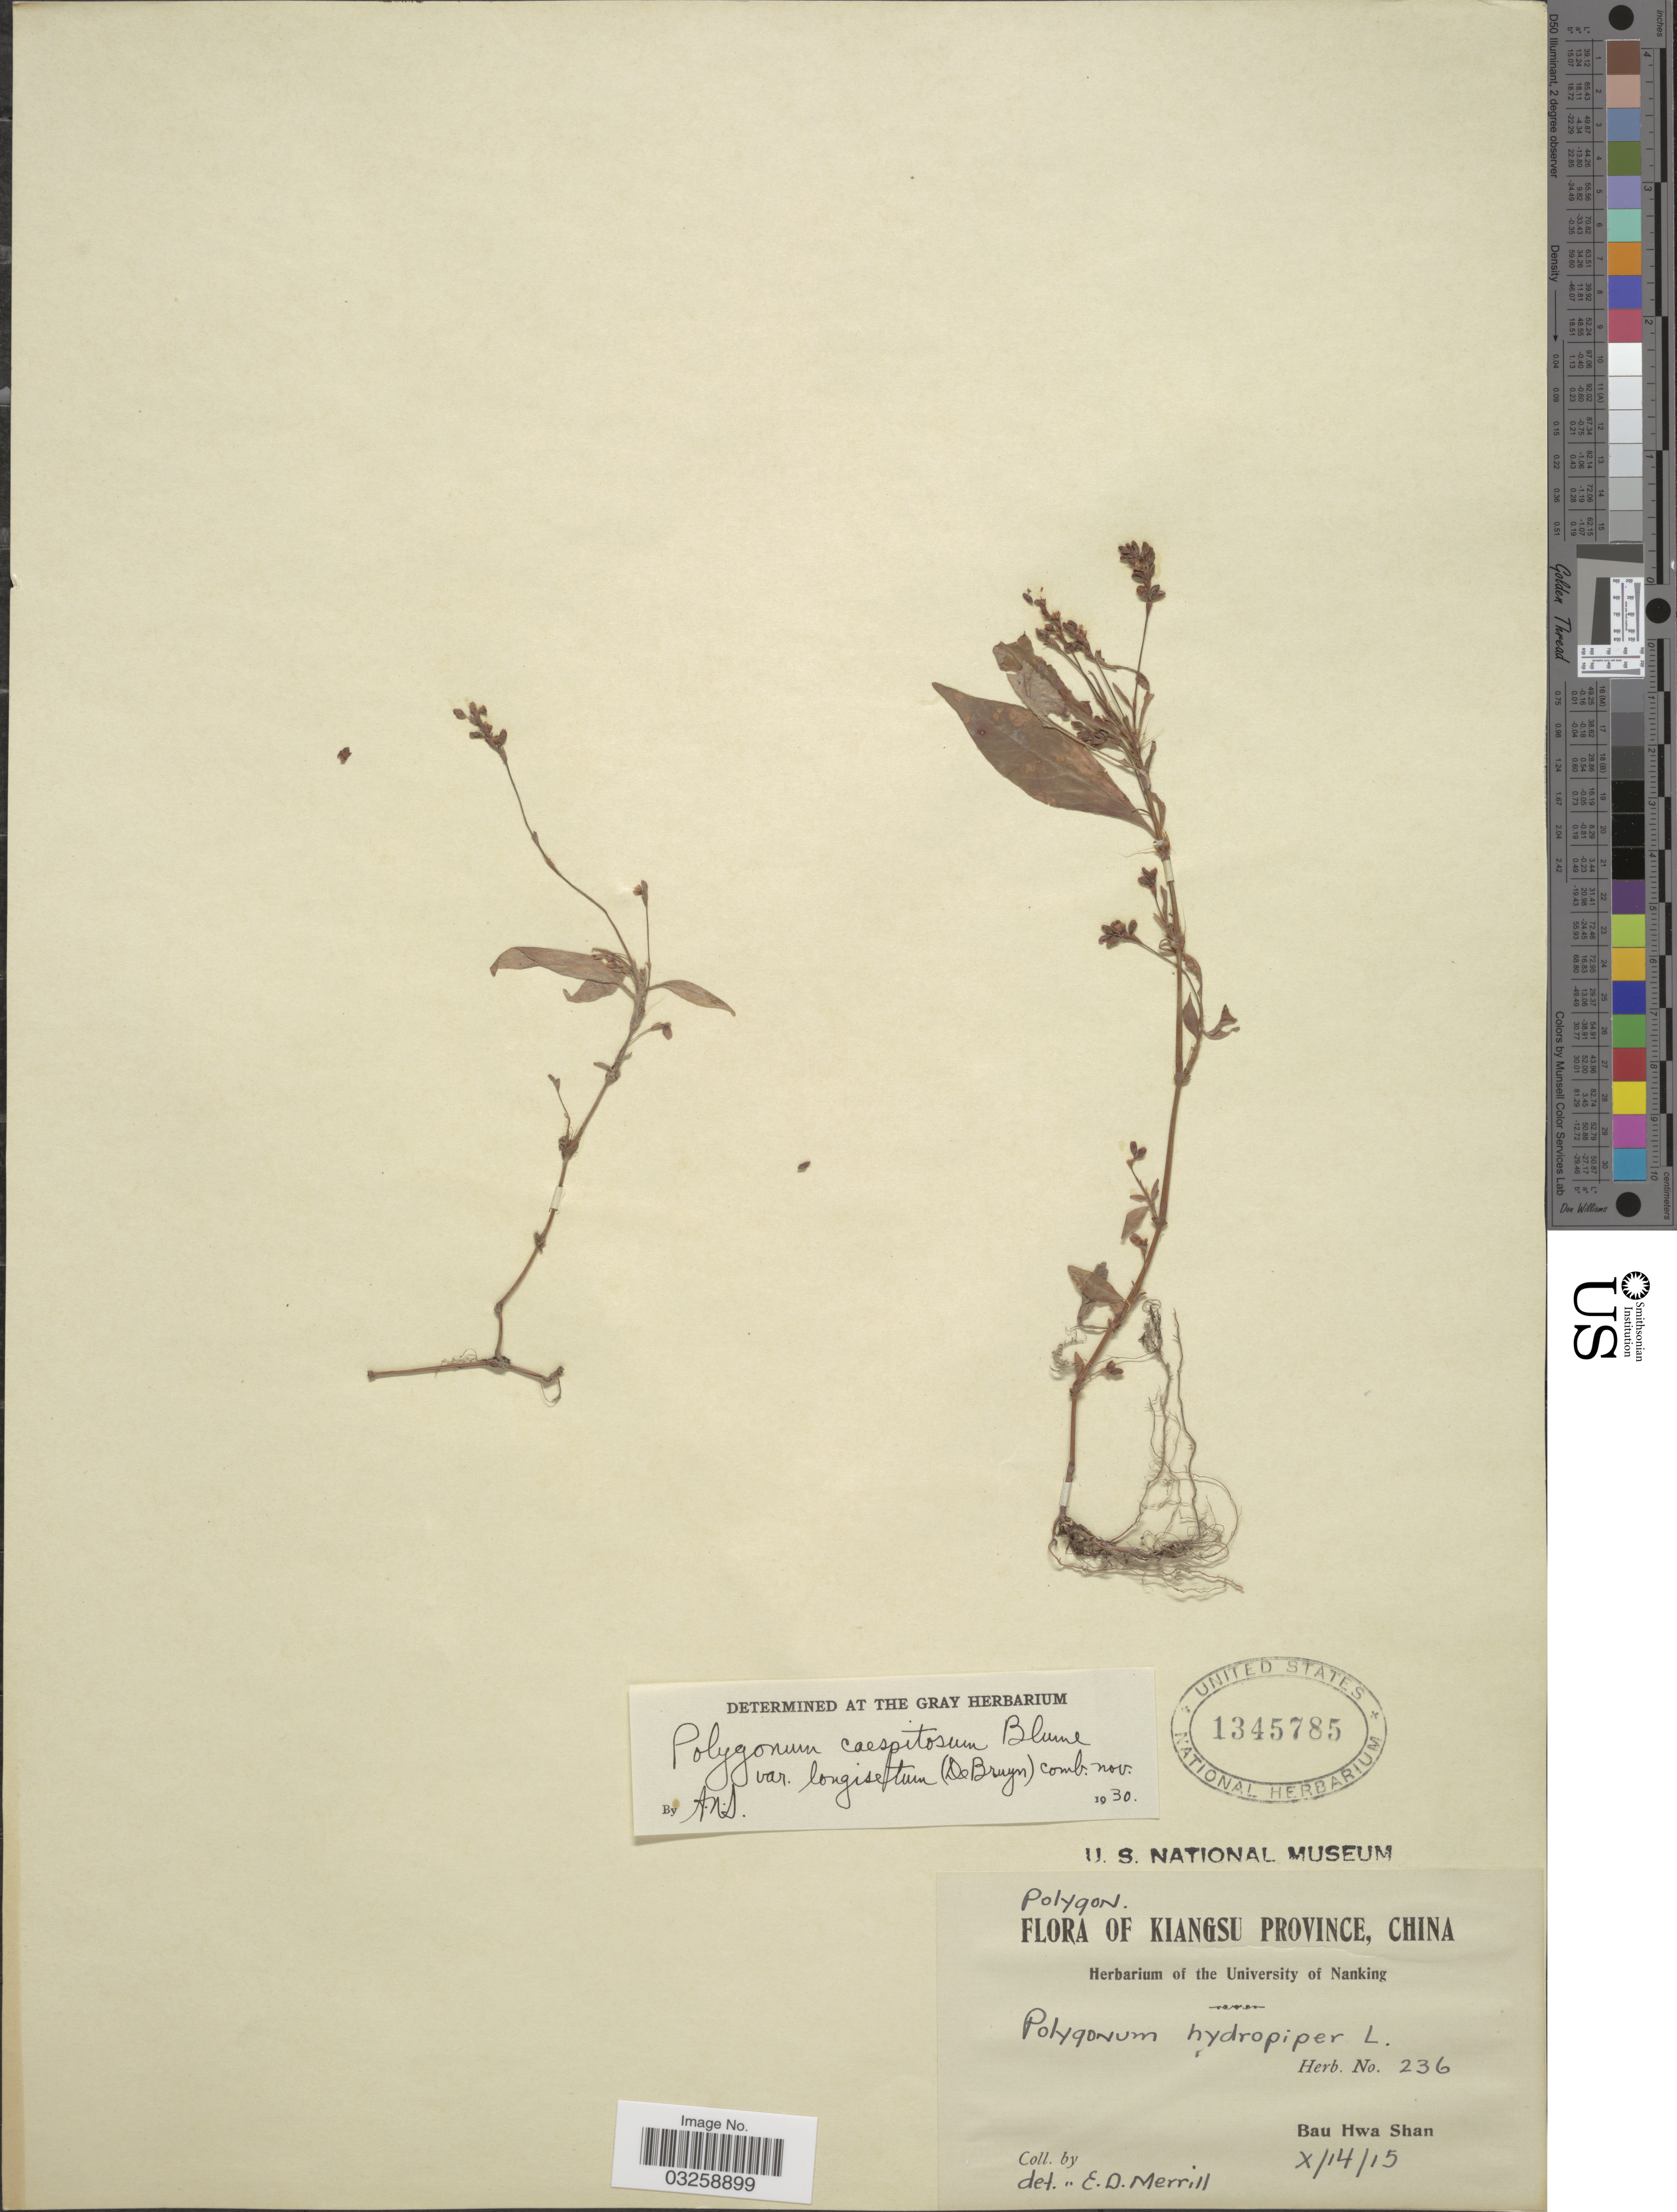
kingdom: Plantae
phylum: Tracheophyta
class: Magnoliopsida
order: Caryophyllales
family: Polygonaceae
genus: Polygonum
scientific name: Polygonum longisetum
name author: Bruijn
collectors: ex herb. University of Nanking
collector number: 236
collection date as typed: Transcribed d/m/y: 14/10/15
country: China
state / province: Jiangsu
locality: Kiangsu Province. Bau Hwa Shan.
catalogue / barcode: US 1345785